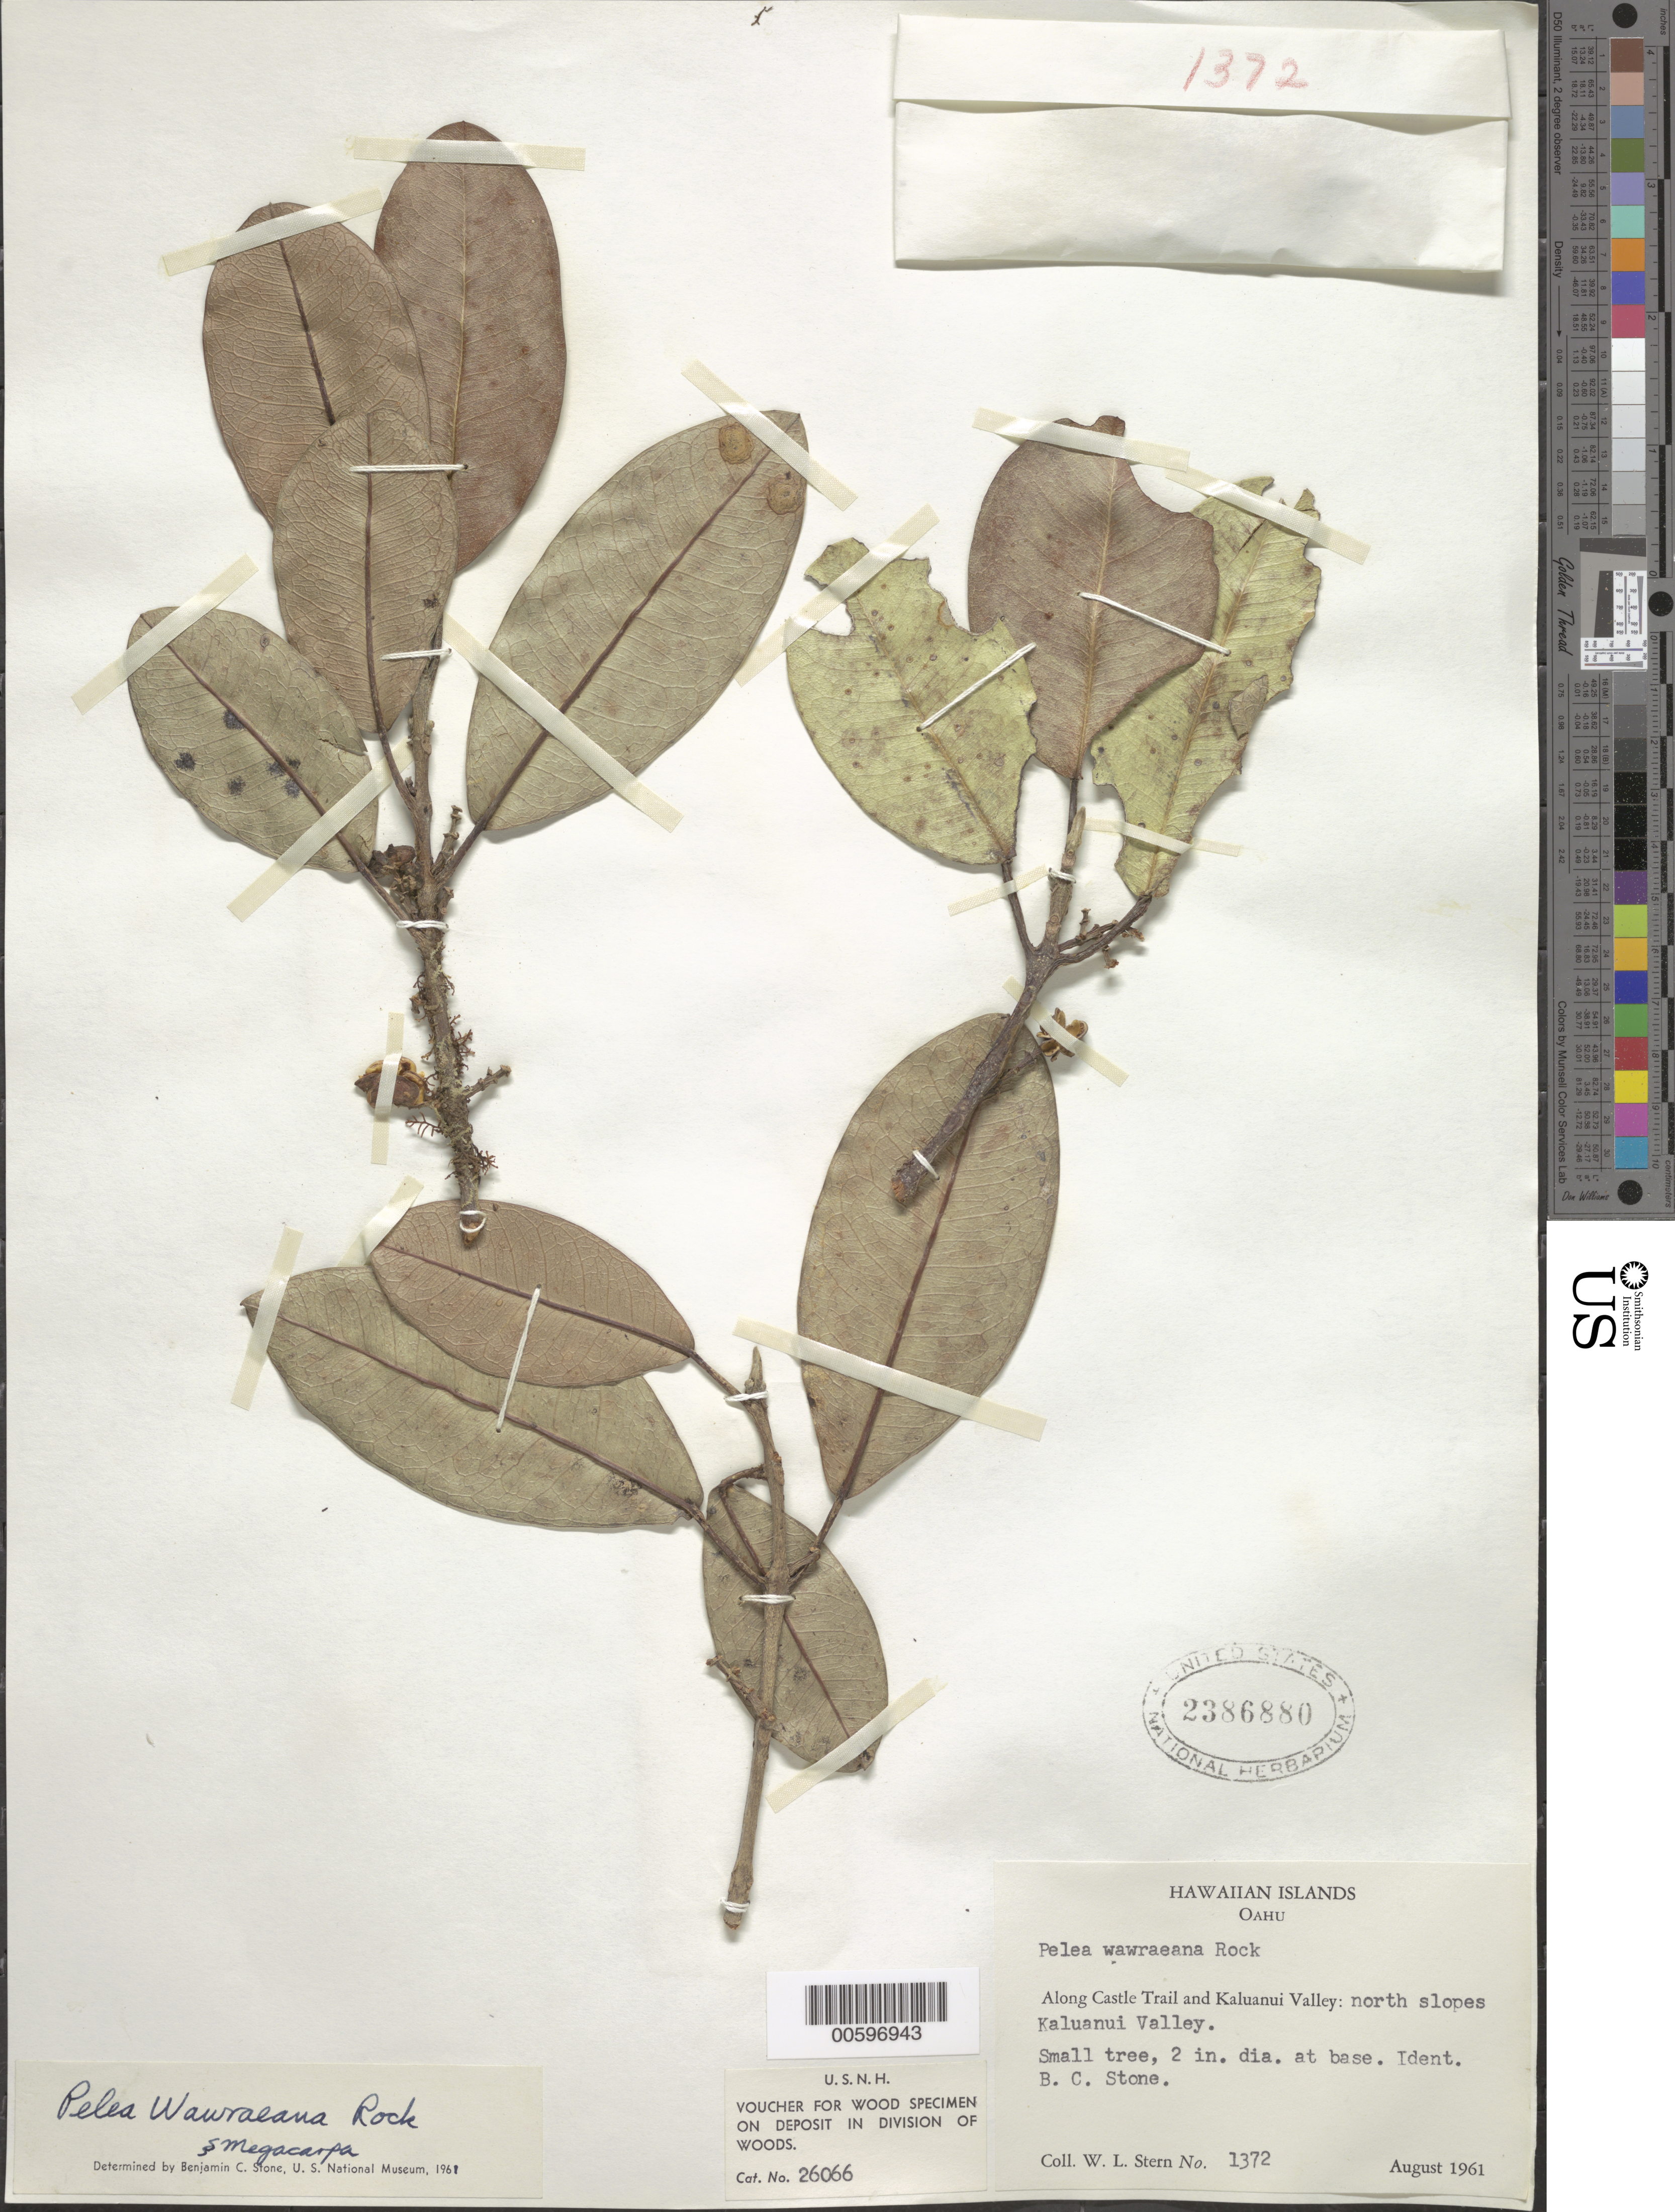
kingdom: Plantae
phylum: Tracheophyta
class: Magnoliopsida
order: Sapindales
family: Rutaceae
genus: Melicope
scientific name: Melicope wawraeana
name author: (H. Lév.) T.G. Hartley & B.C. Stone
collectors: W. L. Stern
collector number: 1372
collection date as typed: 0 Aug 1961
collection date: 1961-08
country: United States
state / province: Hawaii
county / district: Honolulu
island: Oahu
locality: Along Castle Trail and Kaluanui Valley: N slopes Kaluanui Valley.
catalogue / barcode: US 2386880